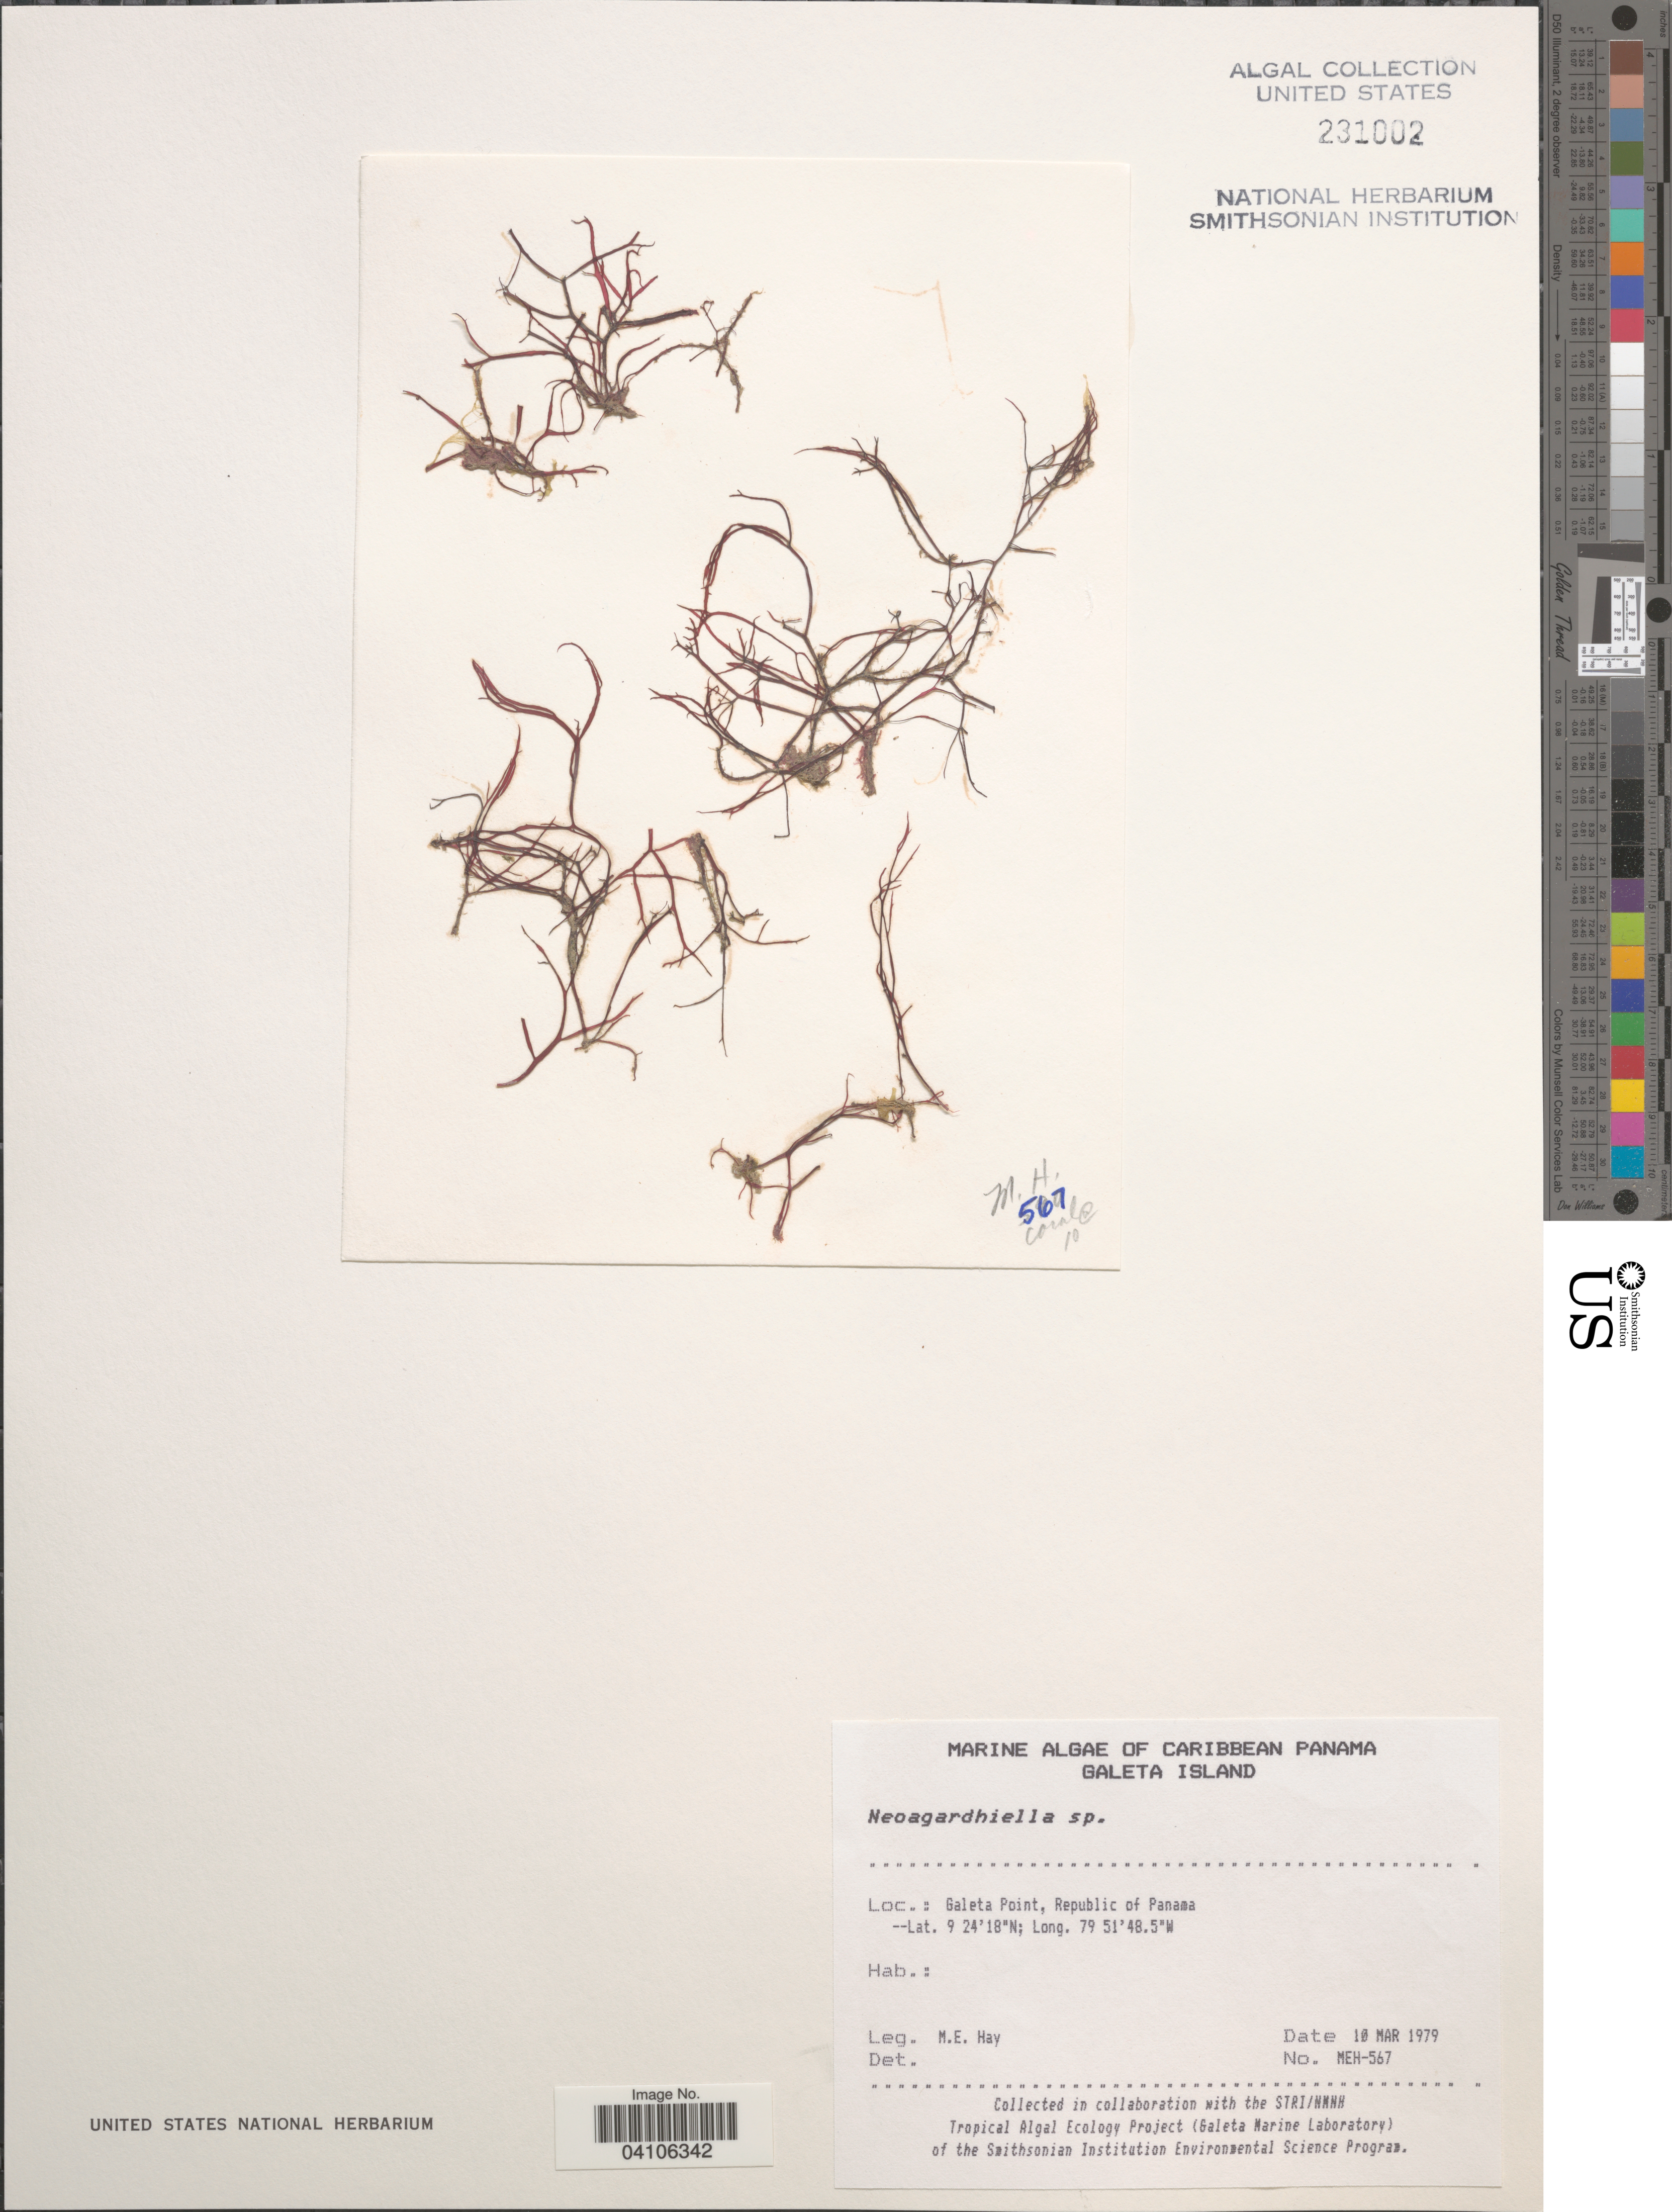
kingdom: Plantae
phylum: Rhodophyta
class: Florideophyceae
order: Gigartinales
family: Solieriaceae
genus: Agardhiella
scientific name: Agardhiella sp.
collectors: M. E. Hay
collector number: MEH-567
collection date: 1979-03-10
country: Panama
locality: Caribbean Panama. Galeta Point, Republic of Panama.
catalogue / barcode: US 231002